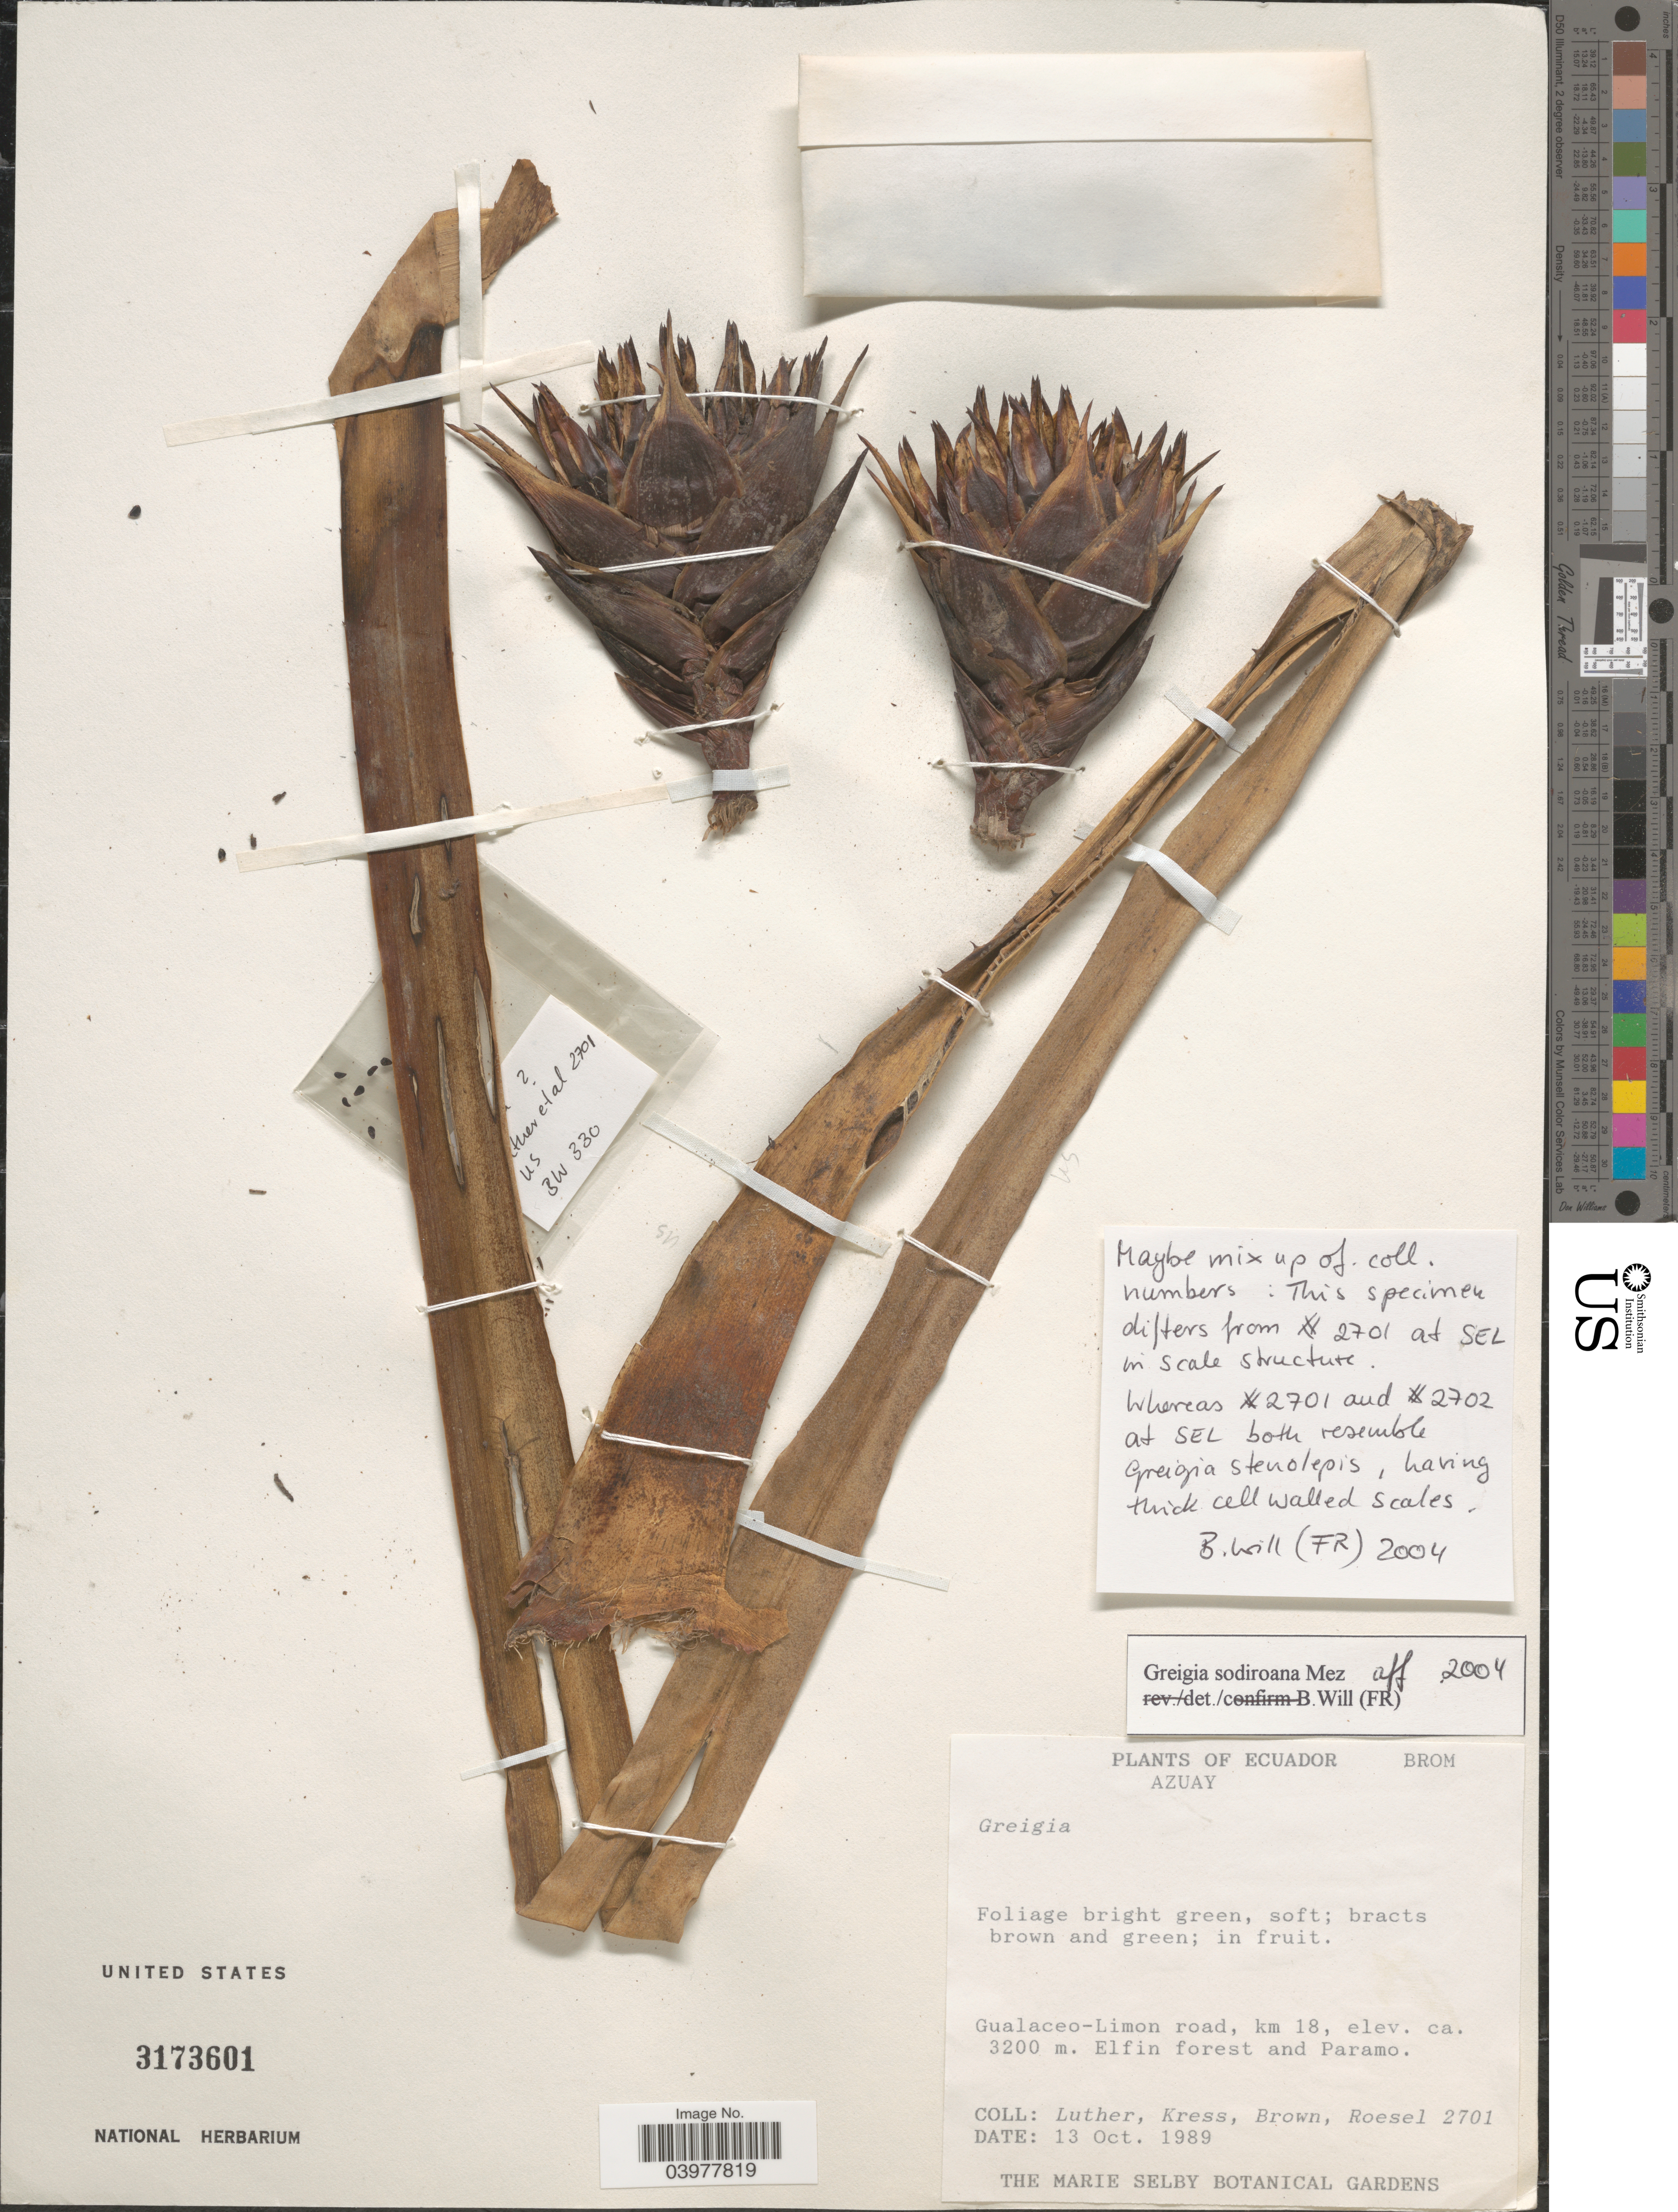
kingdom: Plantae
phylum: Tracheophyta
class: Liliopsida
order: Poales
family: Bromeliaceae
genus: Greigia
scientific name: Greigia mulfordii var. mulfordii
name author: L.B. Sm.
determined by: Aguirre-Santoro, Julian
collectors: -- Luther, -- Kress, -- Brown & Roesel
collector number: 2701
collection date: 1989-10-13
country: Ecuador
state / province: Azuay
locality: Gualaceo-Limon road, km 18, Elfin forest and Paramo.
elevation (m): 3200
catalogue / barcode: US 3173601